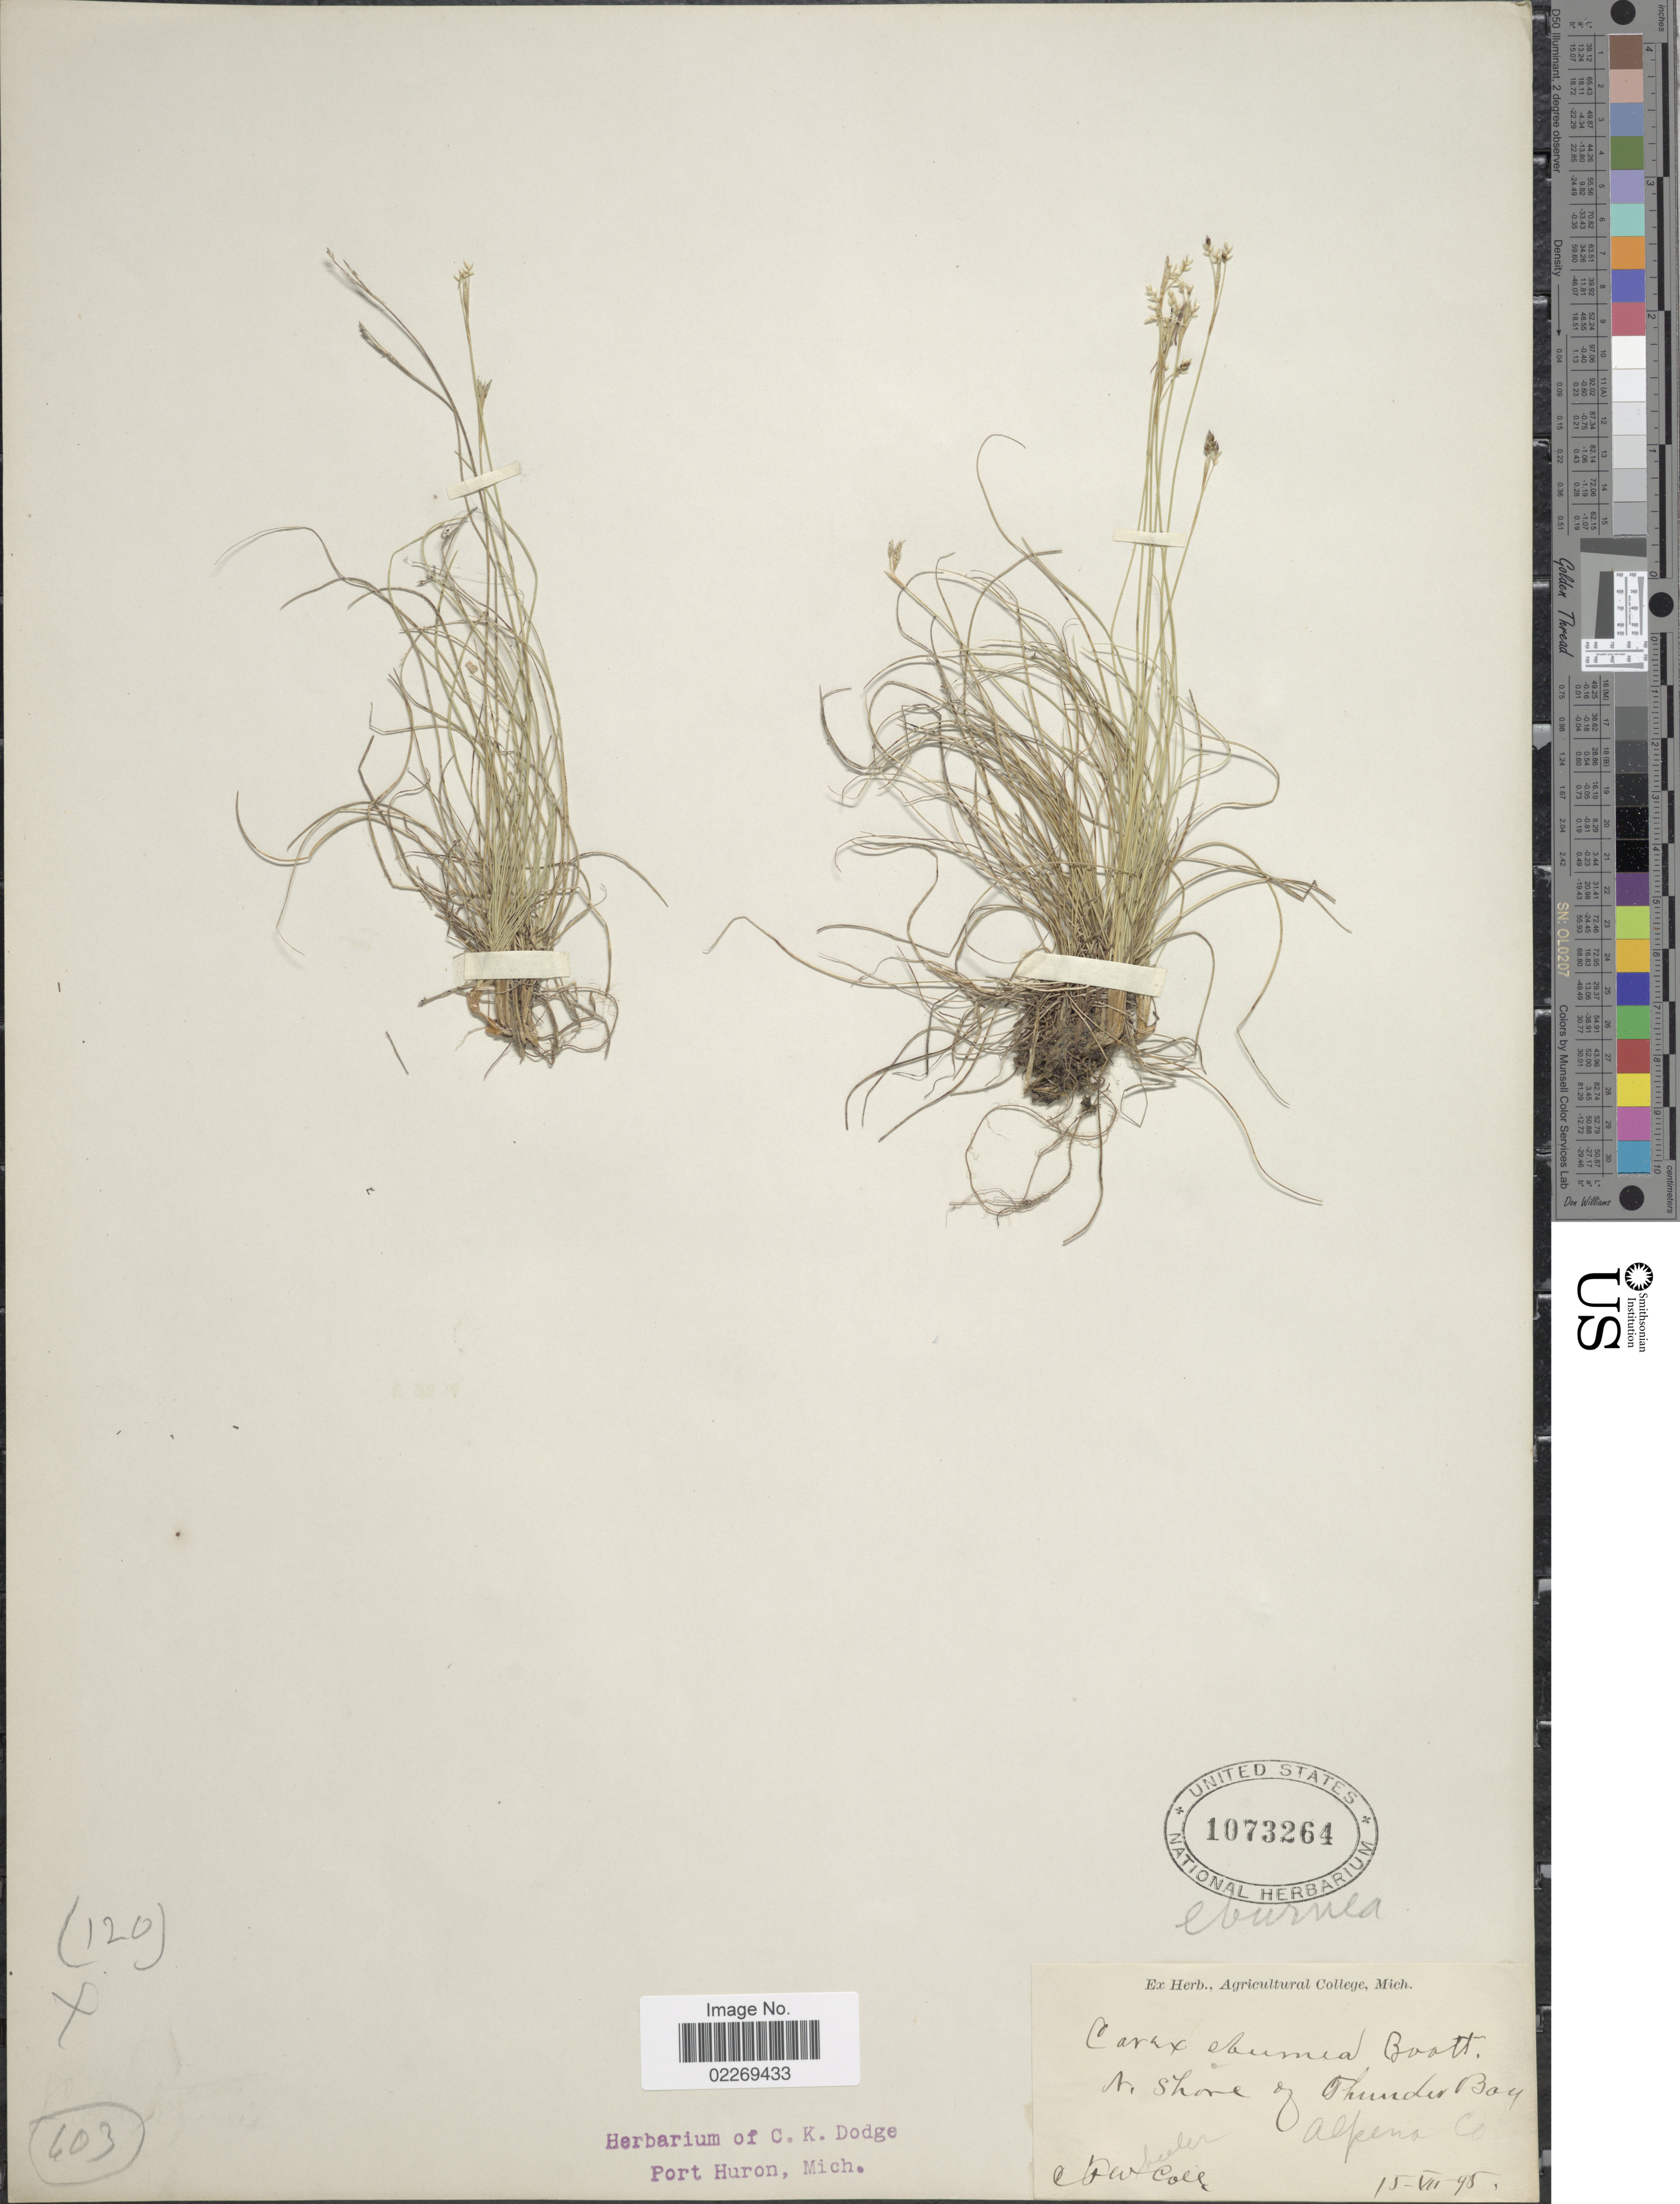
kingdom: Plantae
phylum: Tracheophyta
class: Liliopsida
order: Poales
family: Cyperaceae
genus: Carex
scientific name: Carex eburnea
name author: Boott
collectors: C. Wheeler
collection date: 1895-07-15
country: United States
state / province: Michigan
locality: N. shore of Thunder Bay. Alpena Co.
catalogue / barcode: US 1073264